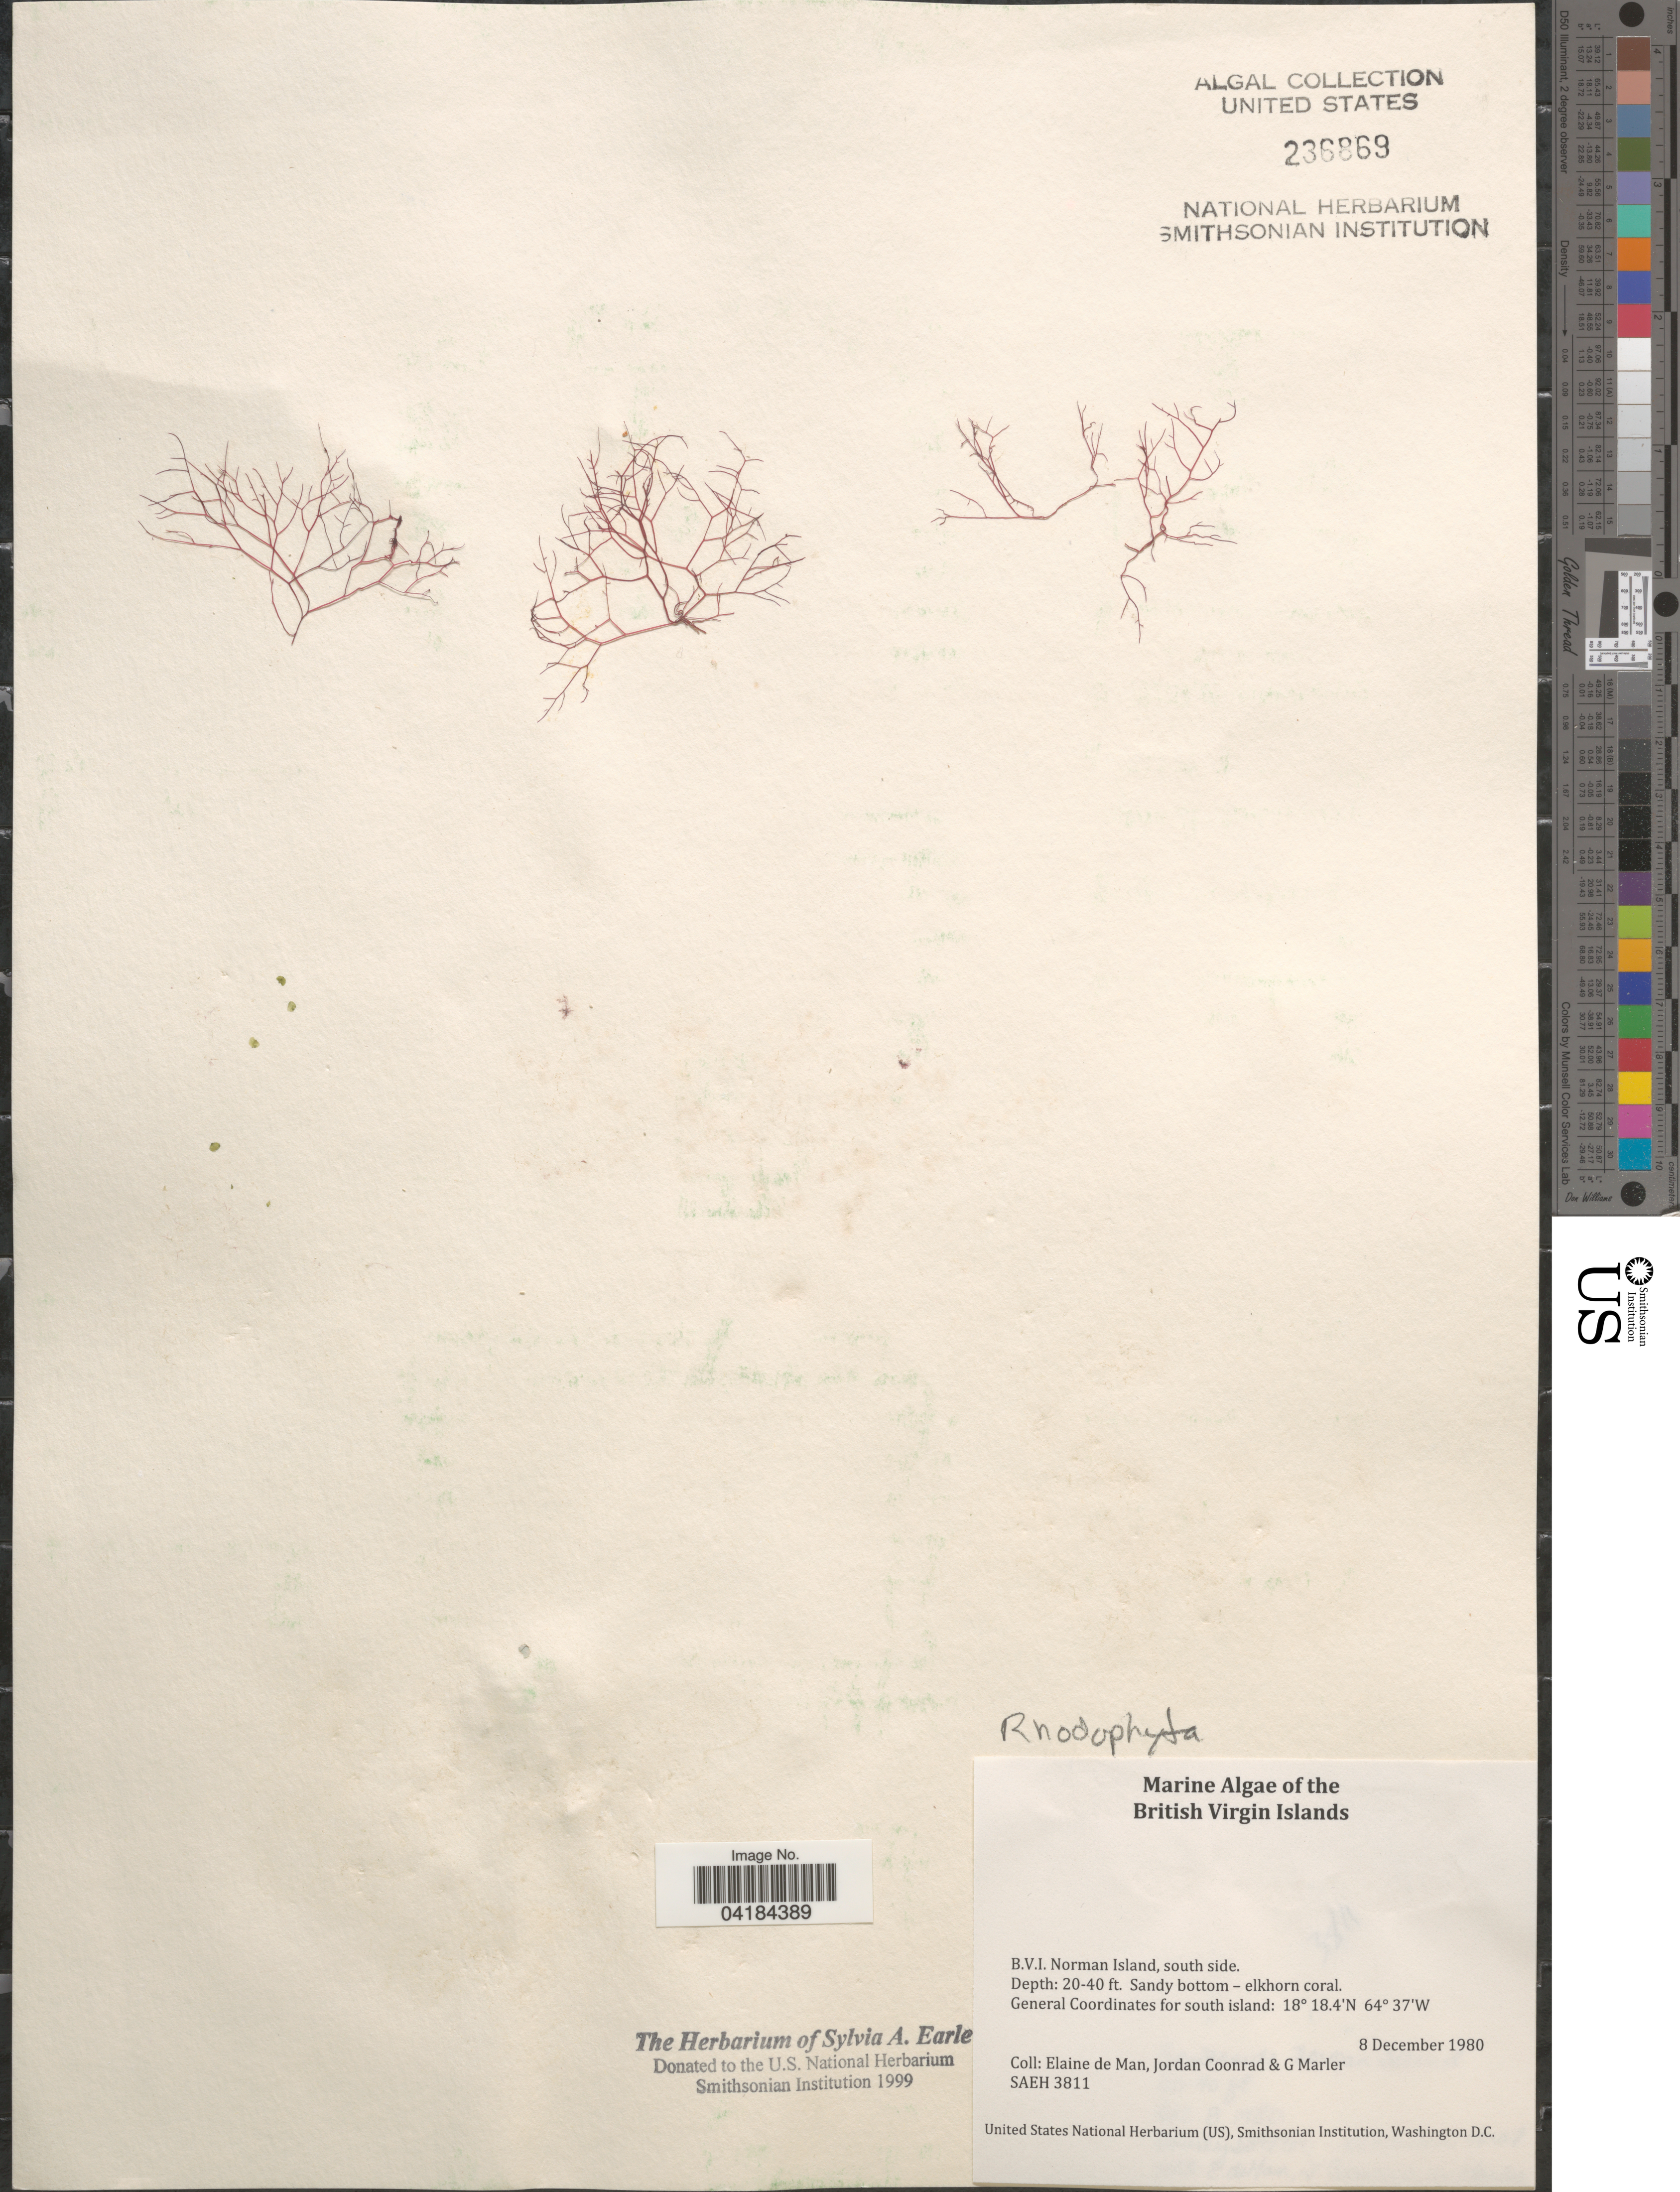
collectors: E. de Man, J. Coonrad & G. Marler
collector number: SAEH3811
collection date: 1980-12-08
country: British Virgin Islands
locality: B.V.I. Norman Island, south side. South island.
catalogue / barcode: US 236869